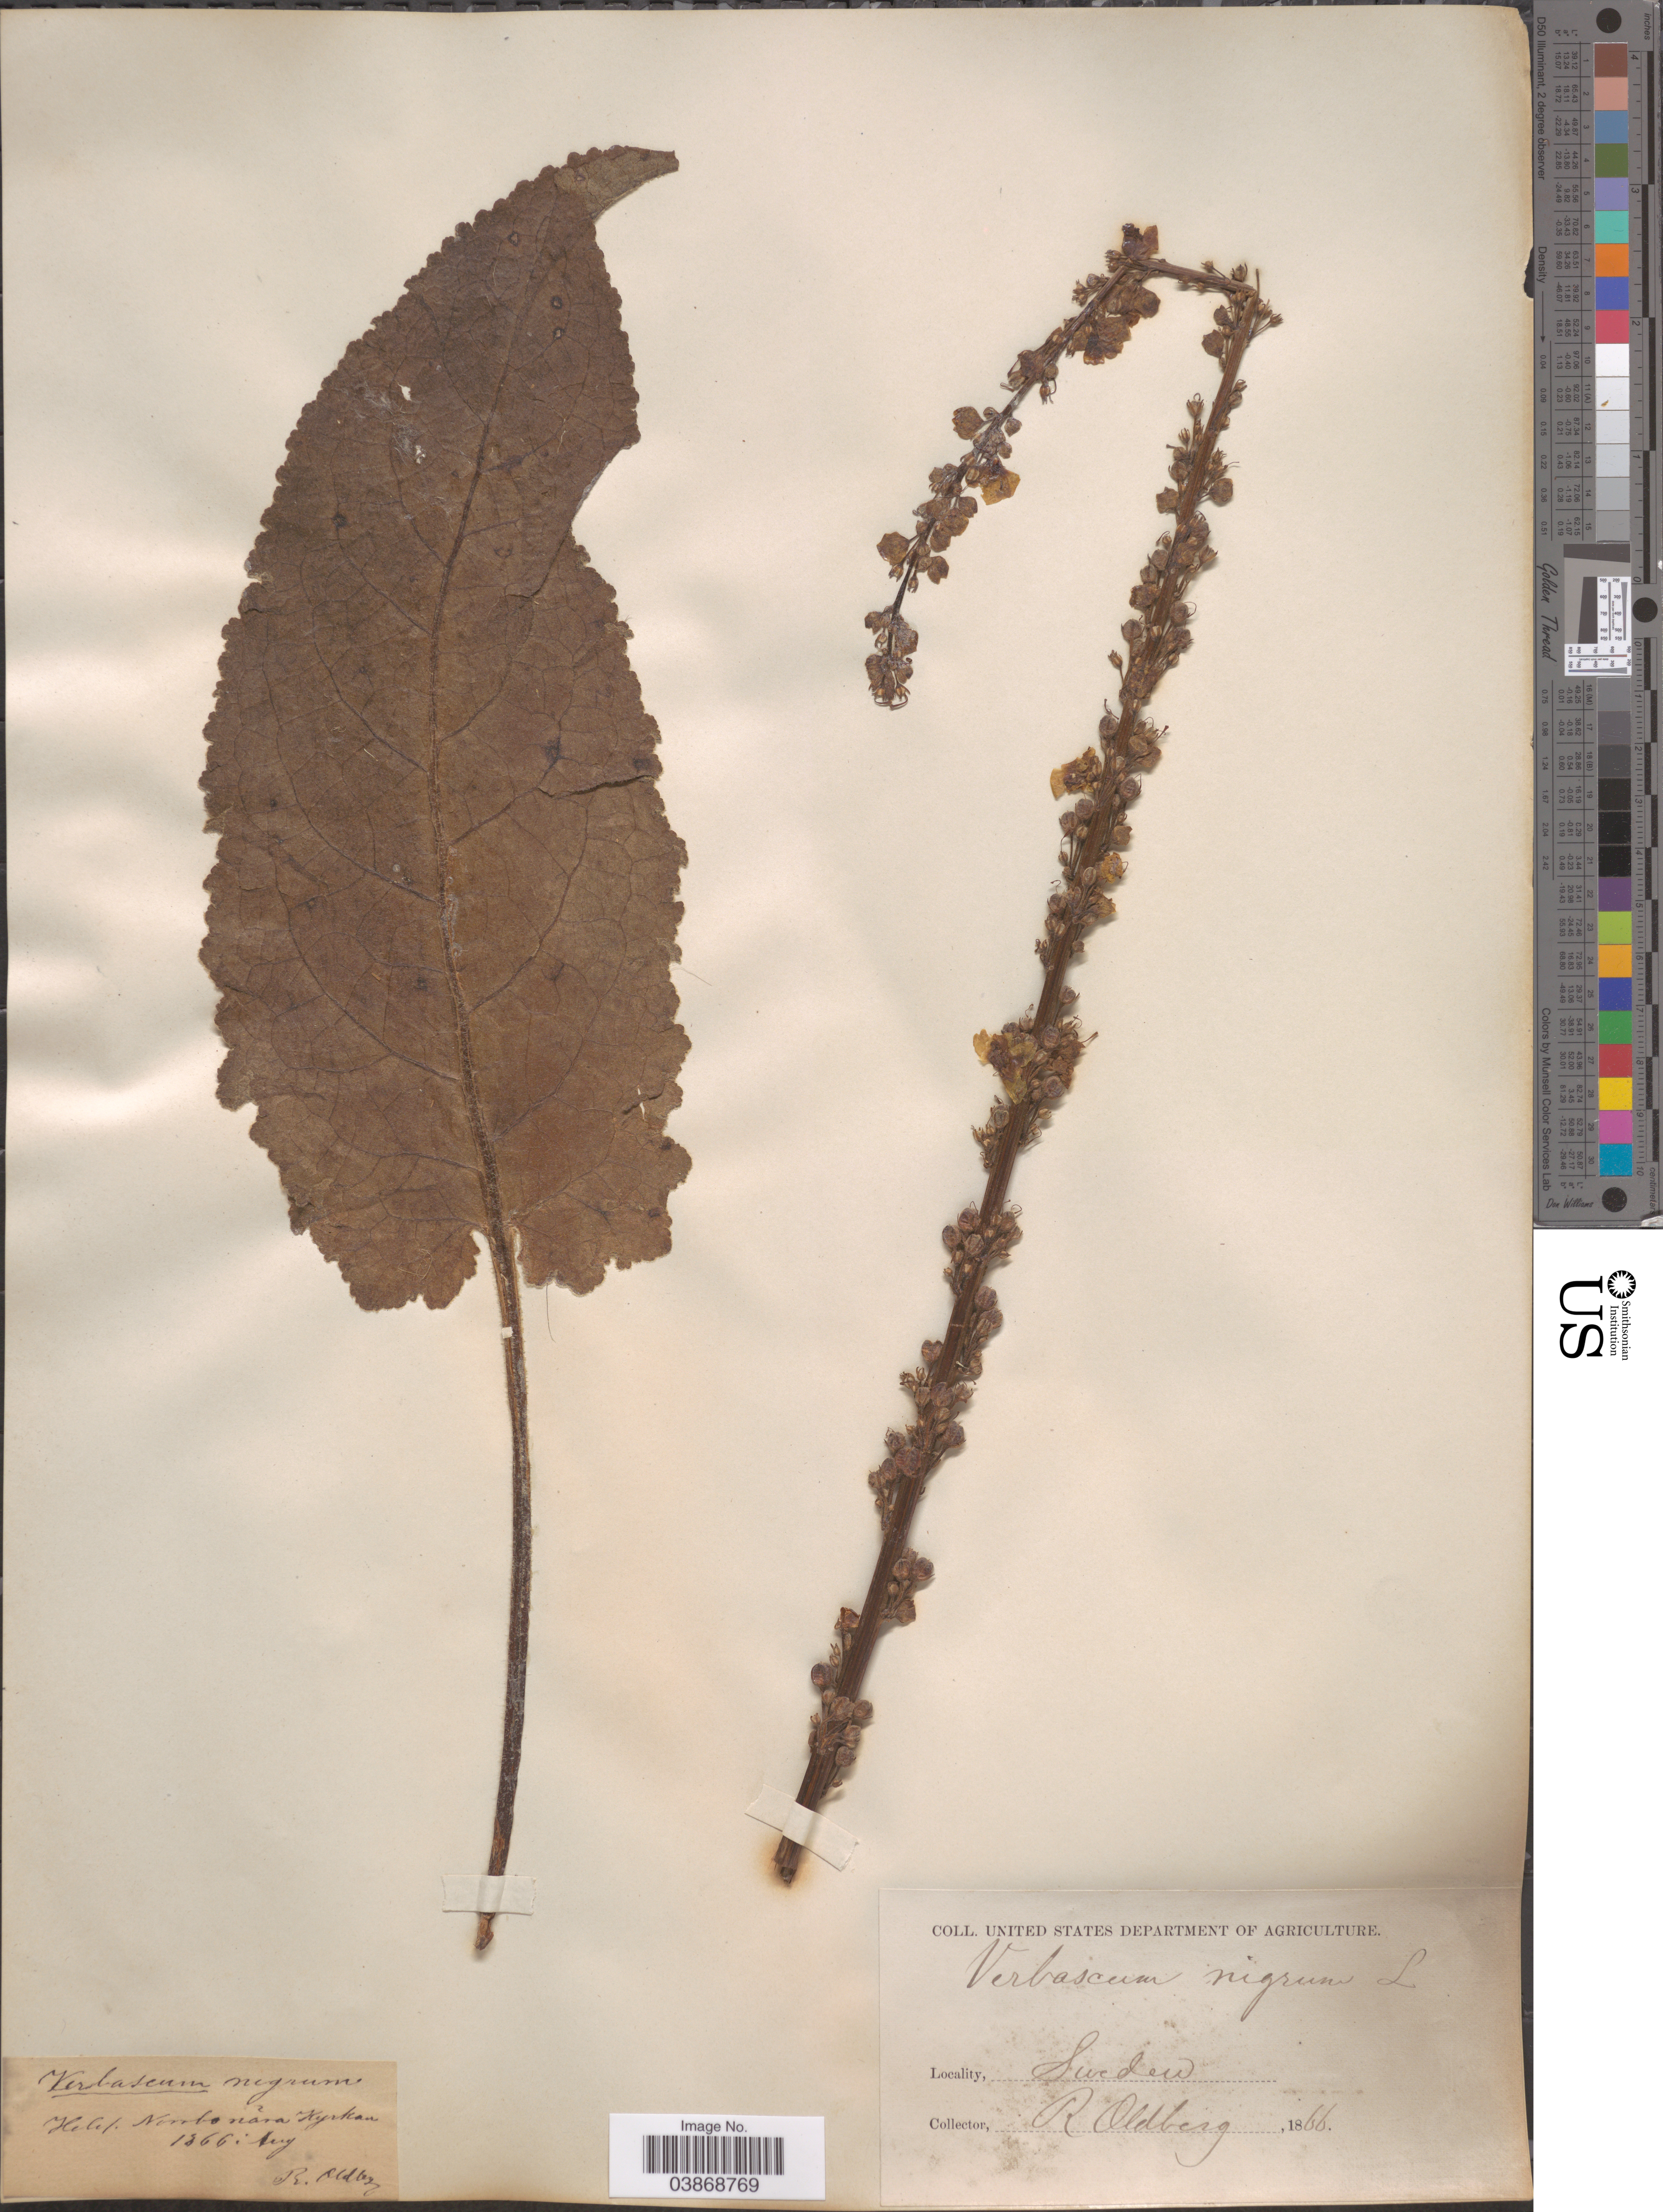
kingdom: Plantae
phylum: Tracheophyta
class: Magnoliopsida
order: Lamiales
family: Scrophulariaceae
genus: Verbascum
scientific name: Verbascum nigrum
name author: L.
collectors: R. Oldberg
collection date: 1866-08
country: Sweden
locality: Helsl. Norrbo nära kyrkan.